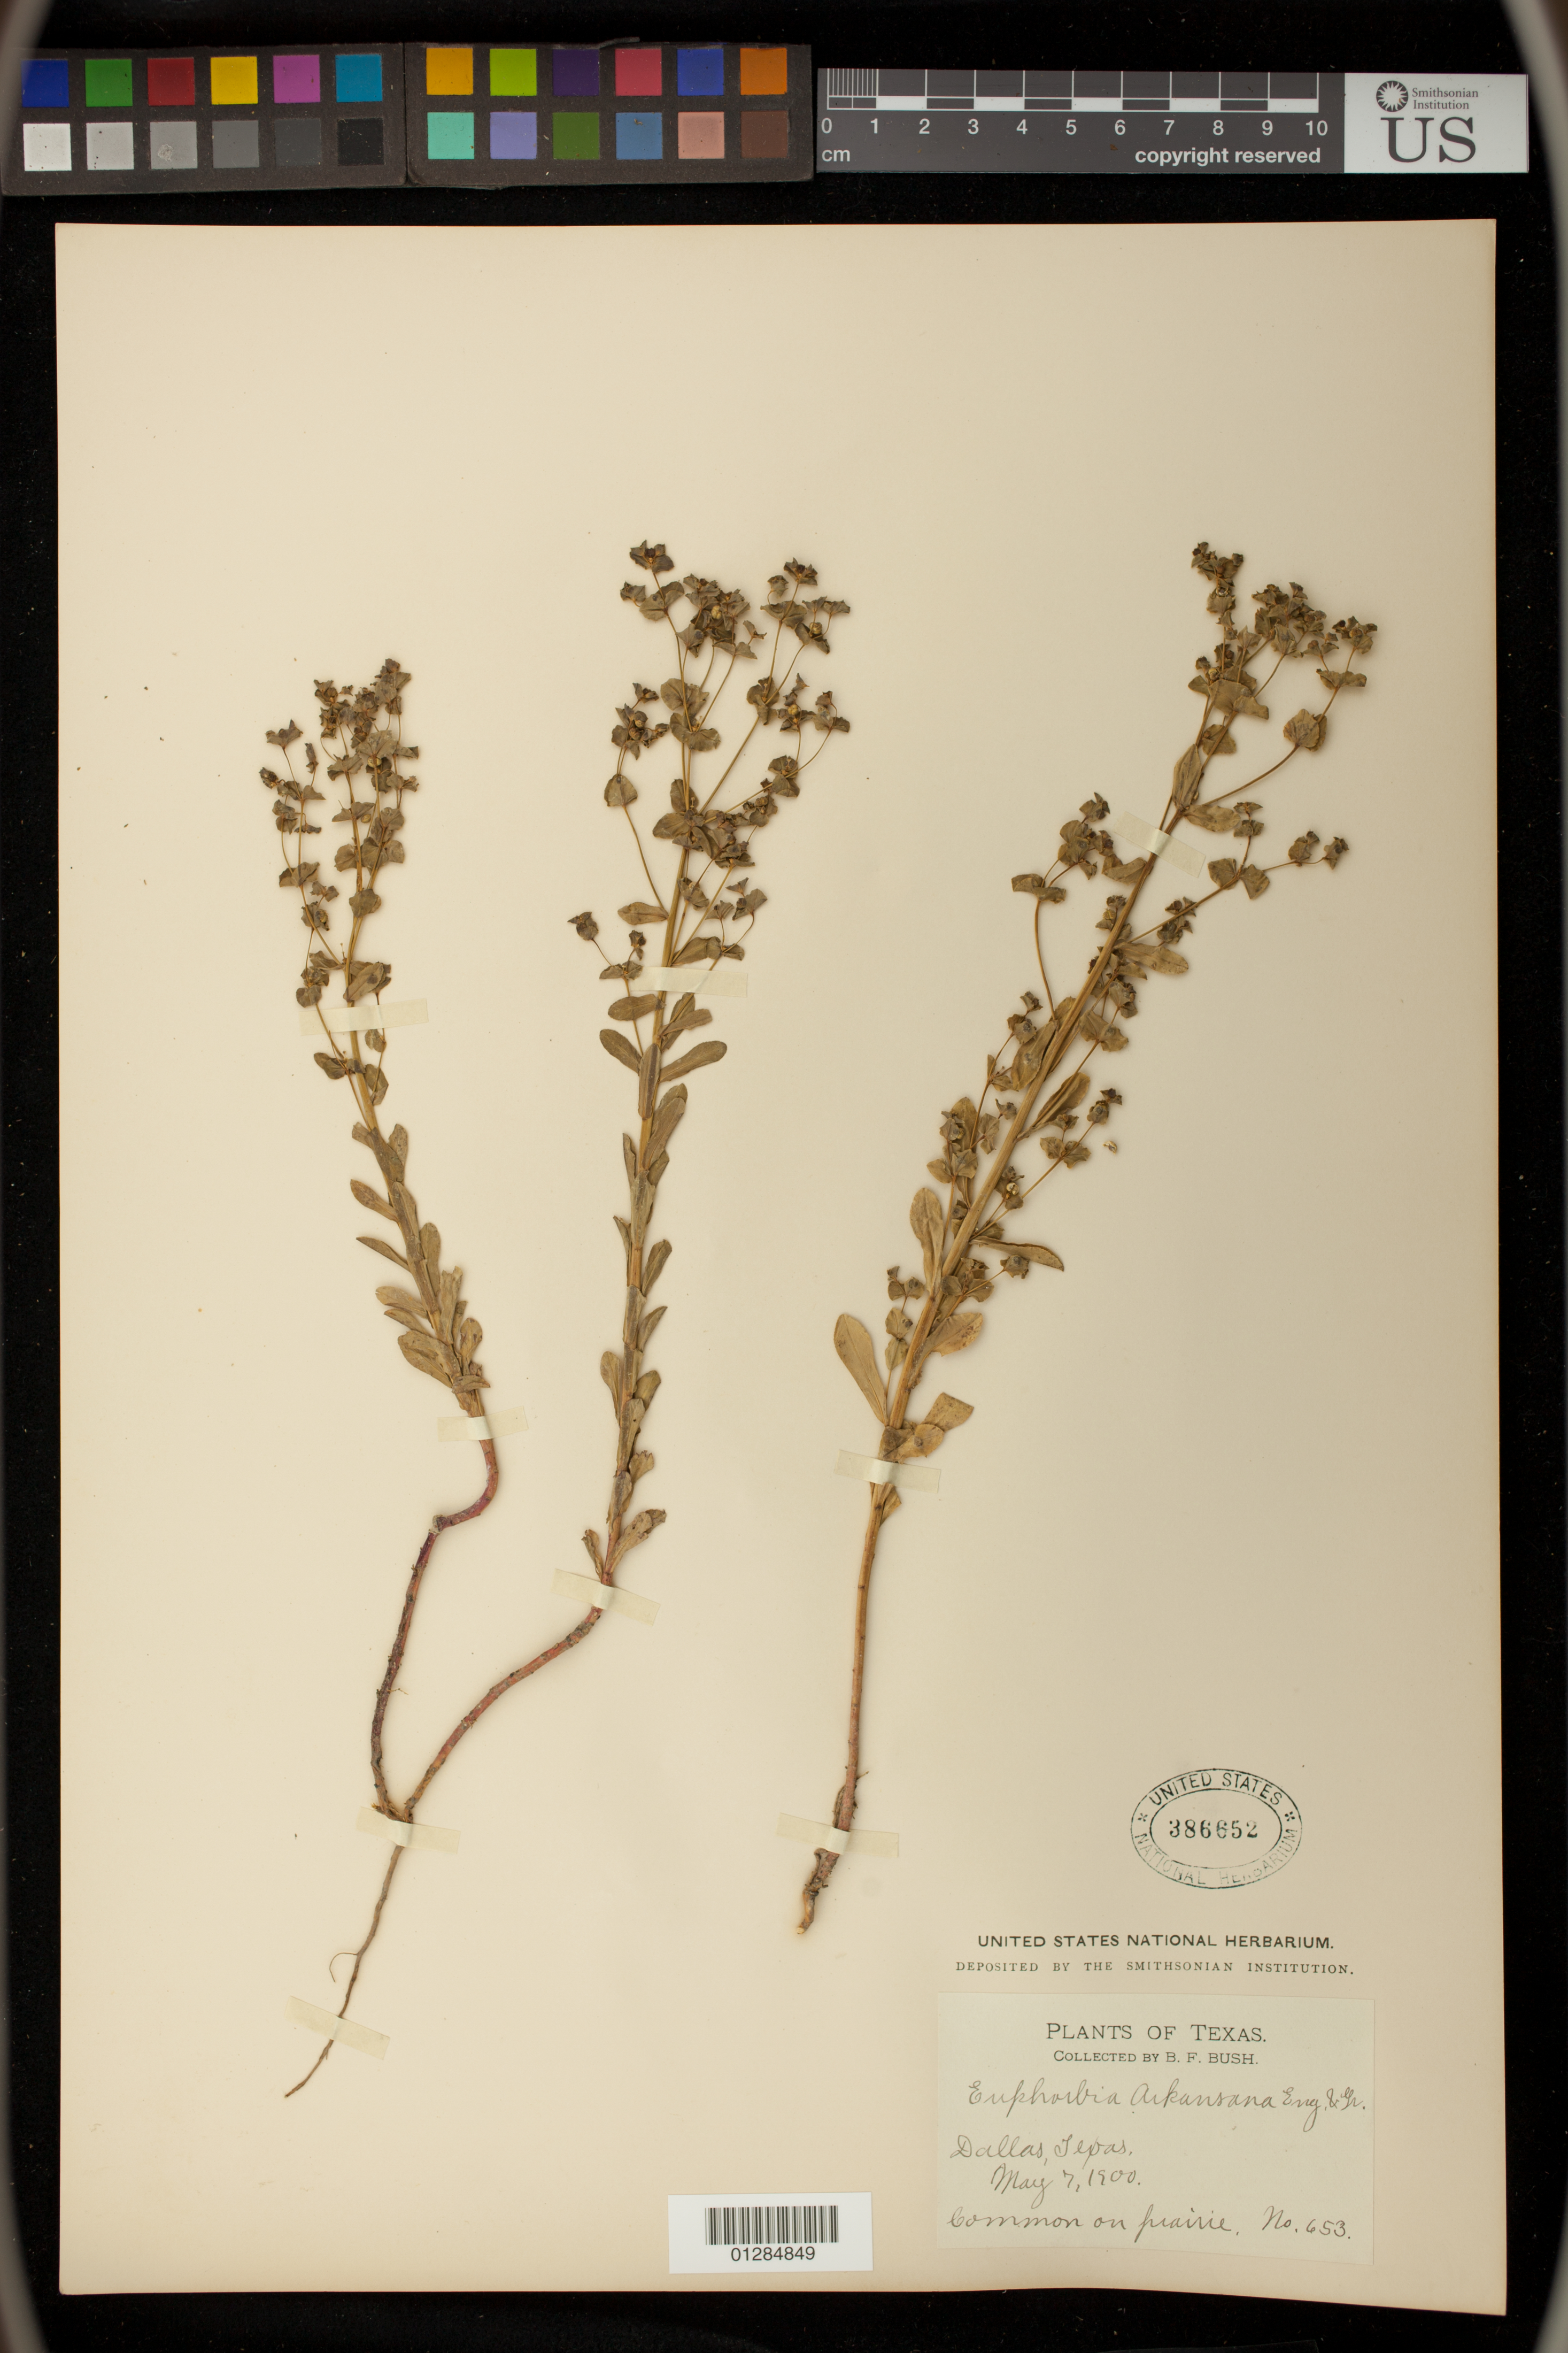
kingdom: Plantae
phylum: Tracheophyta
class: Magnoliopsida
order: Malpighiales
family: Euphorbiaceae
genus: Euphorbia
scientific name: Euphorbia spathulata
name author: Lam.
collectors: B. F. Bush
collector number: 653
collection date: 1900-05-07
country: United States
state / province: Texas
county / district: Dallas County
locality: Dallas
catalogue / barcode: US 386652